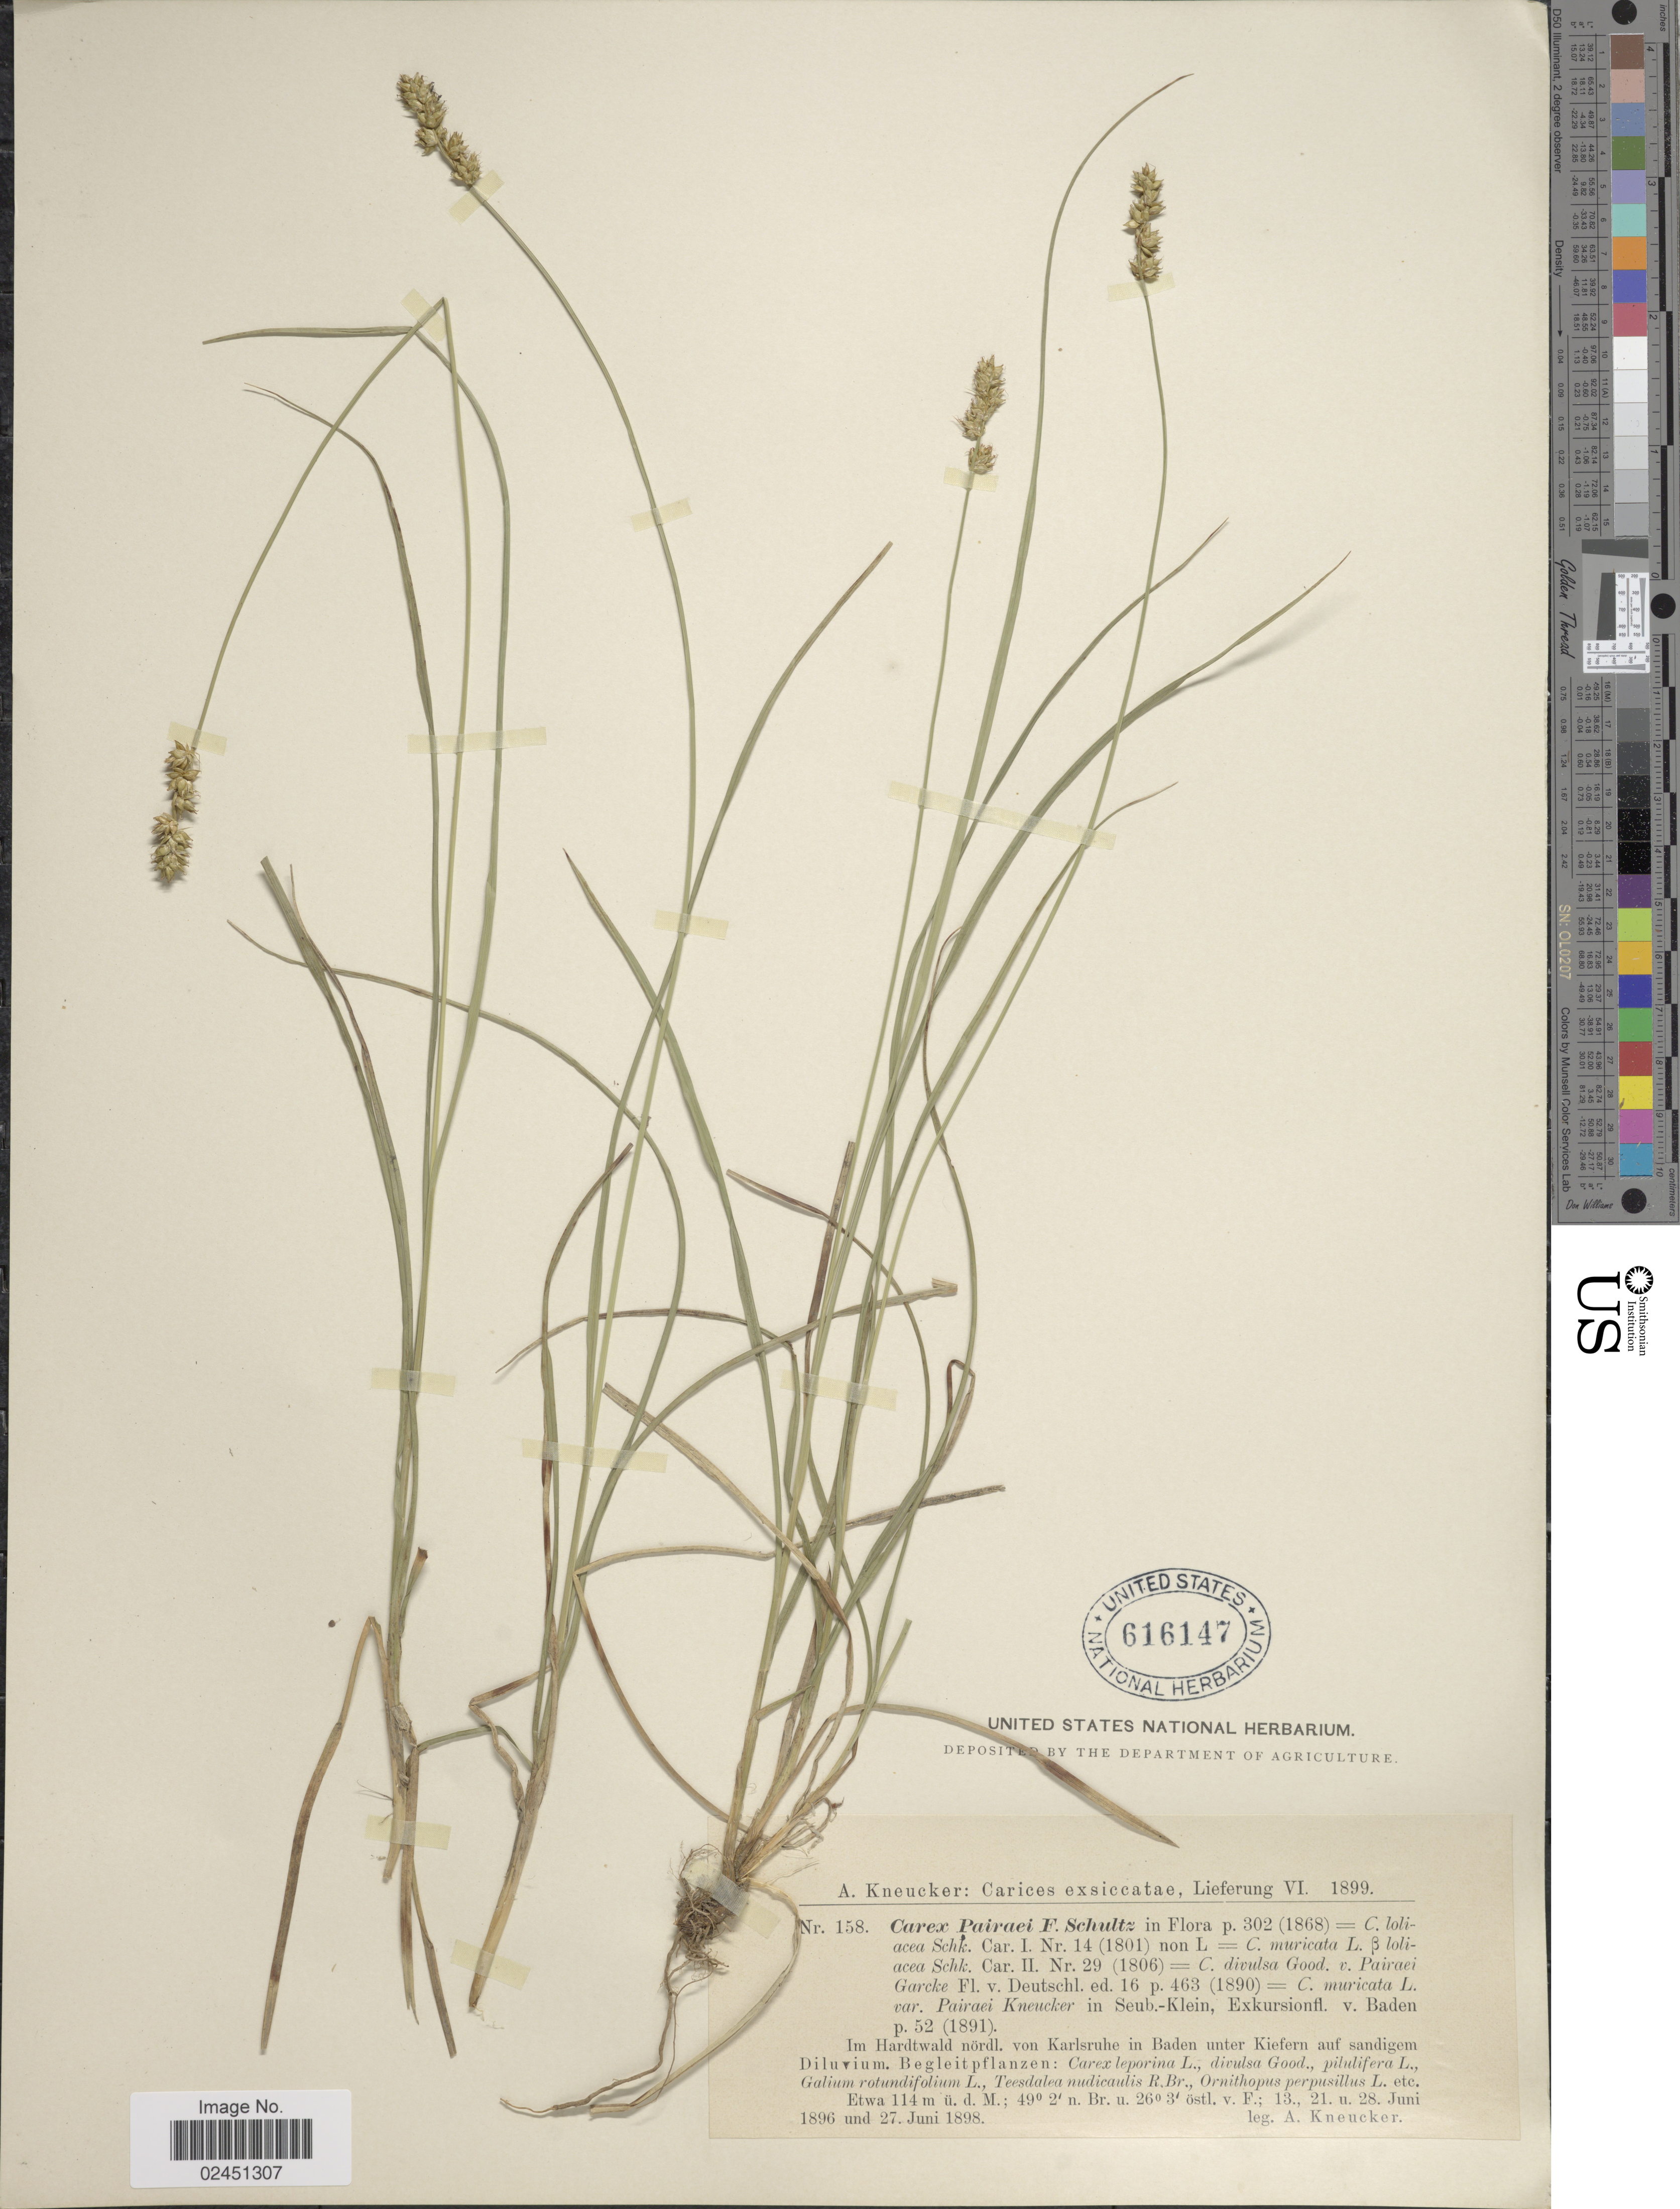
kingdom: Plantae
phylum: Tracheophyta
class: Liliopsida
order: Poales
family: Cyperaceae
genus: Carex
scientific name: Carex pairae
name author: F.W. Schultz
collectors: A. Kneucker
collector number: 158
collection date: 1896-06-28/1898-06-27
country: Germany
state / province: Baden-Württemberg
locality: Im Hardtwald nordl. von Karlsruhe in Badem unter Kiefern aud sandigem Diluvium, Begleitpflanzen, Etwa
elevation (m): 114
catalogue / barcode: US 616147